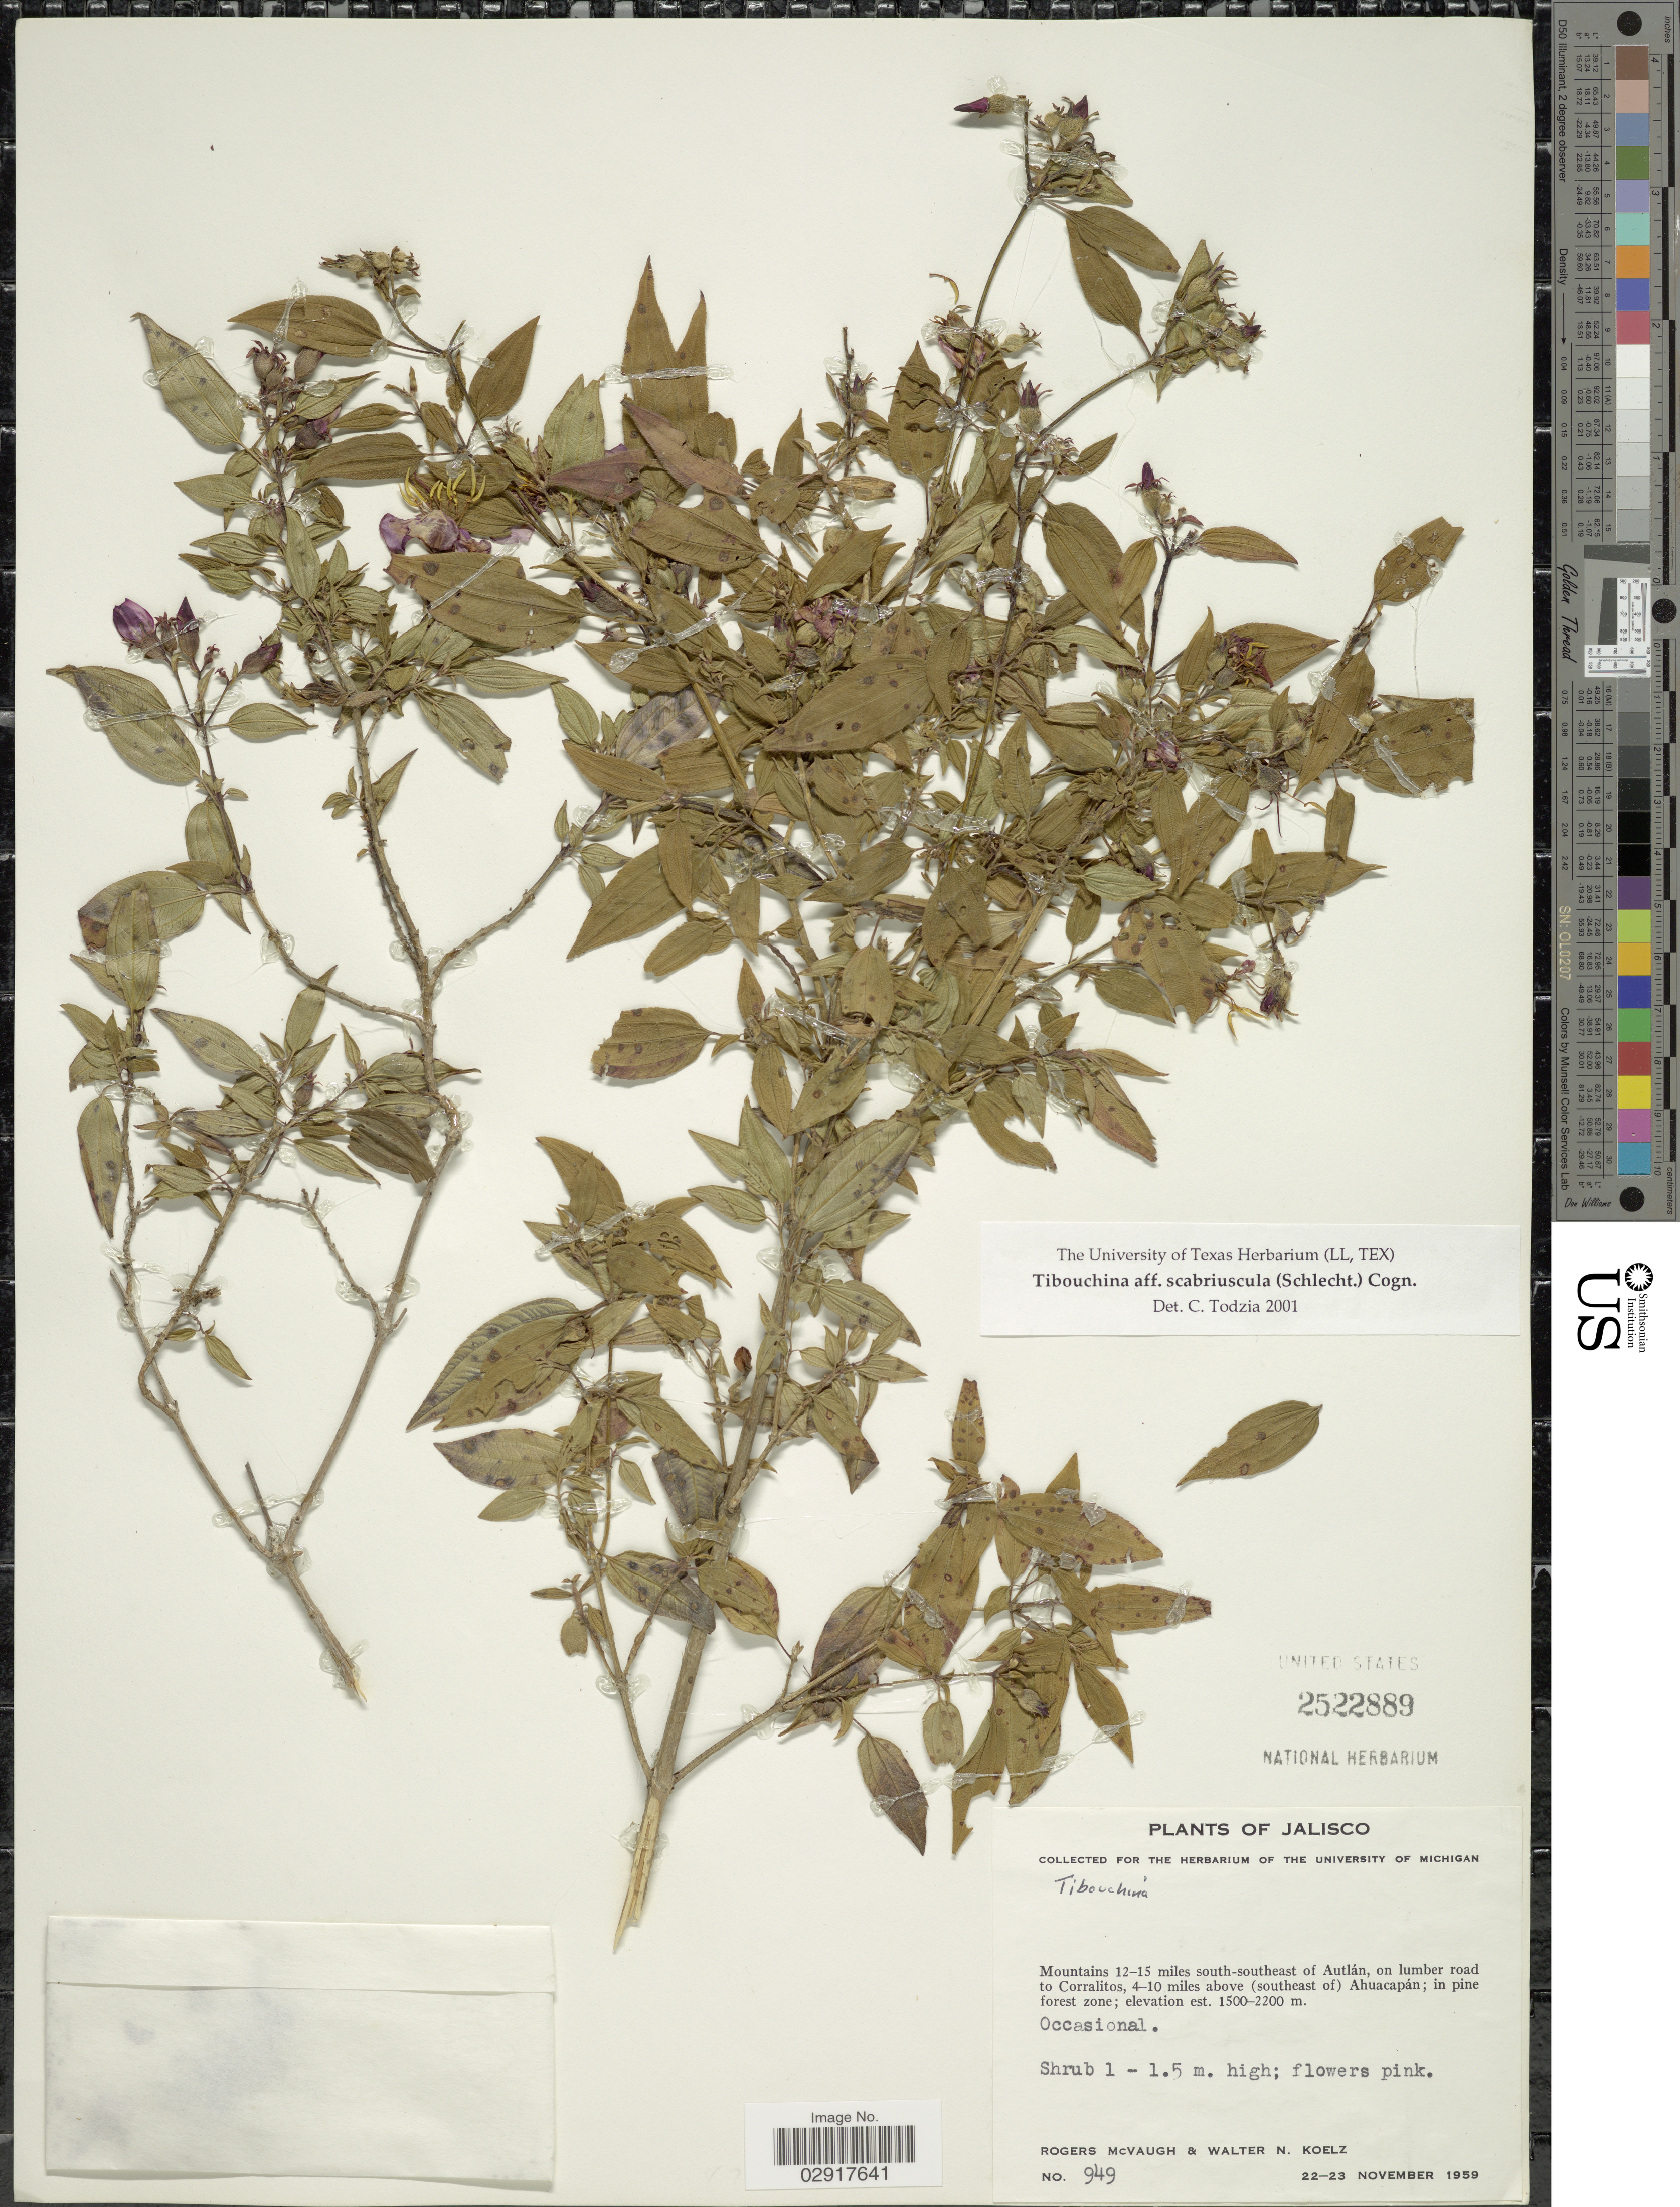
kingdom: Plantae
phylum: Tracheophyta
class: Magnoliopsida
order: Myrtales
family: Melastomataceae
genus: Chaetogastra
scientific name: Chaetogastra scabriuscula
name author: (Schltdl.) P.J.F. Guim. & Michelang.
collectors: R. McVaugh & W. N. Koelz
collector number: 949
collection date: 1959-11-22/1959-11-23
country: Mexico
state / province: Jalisco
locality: Mountains 12-15 miles south-southeast of Autlán, on lumber road to Corralitos, 4-10 miles above (southeast of) Ahuacapán.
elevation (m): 1500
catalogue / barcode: US 2522889